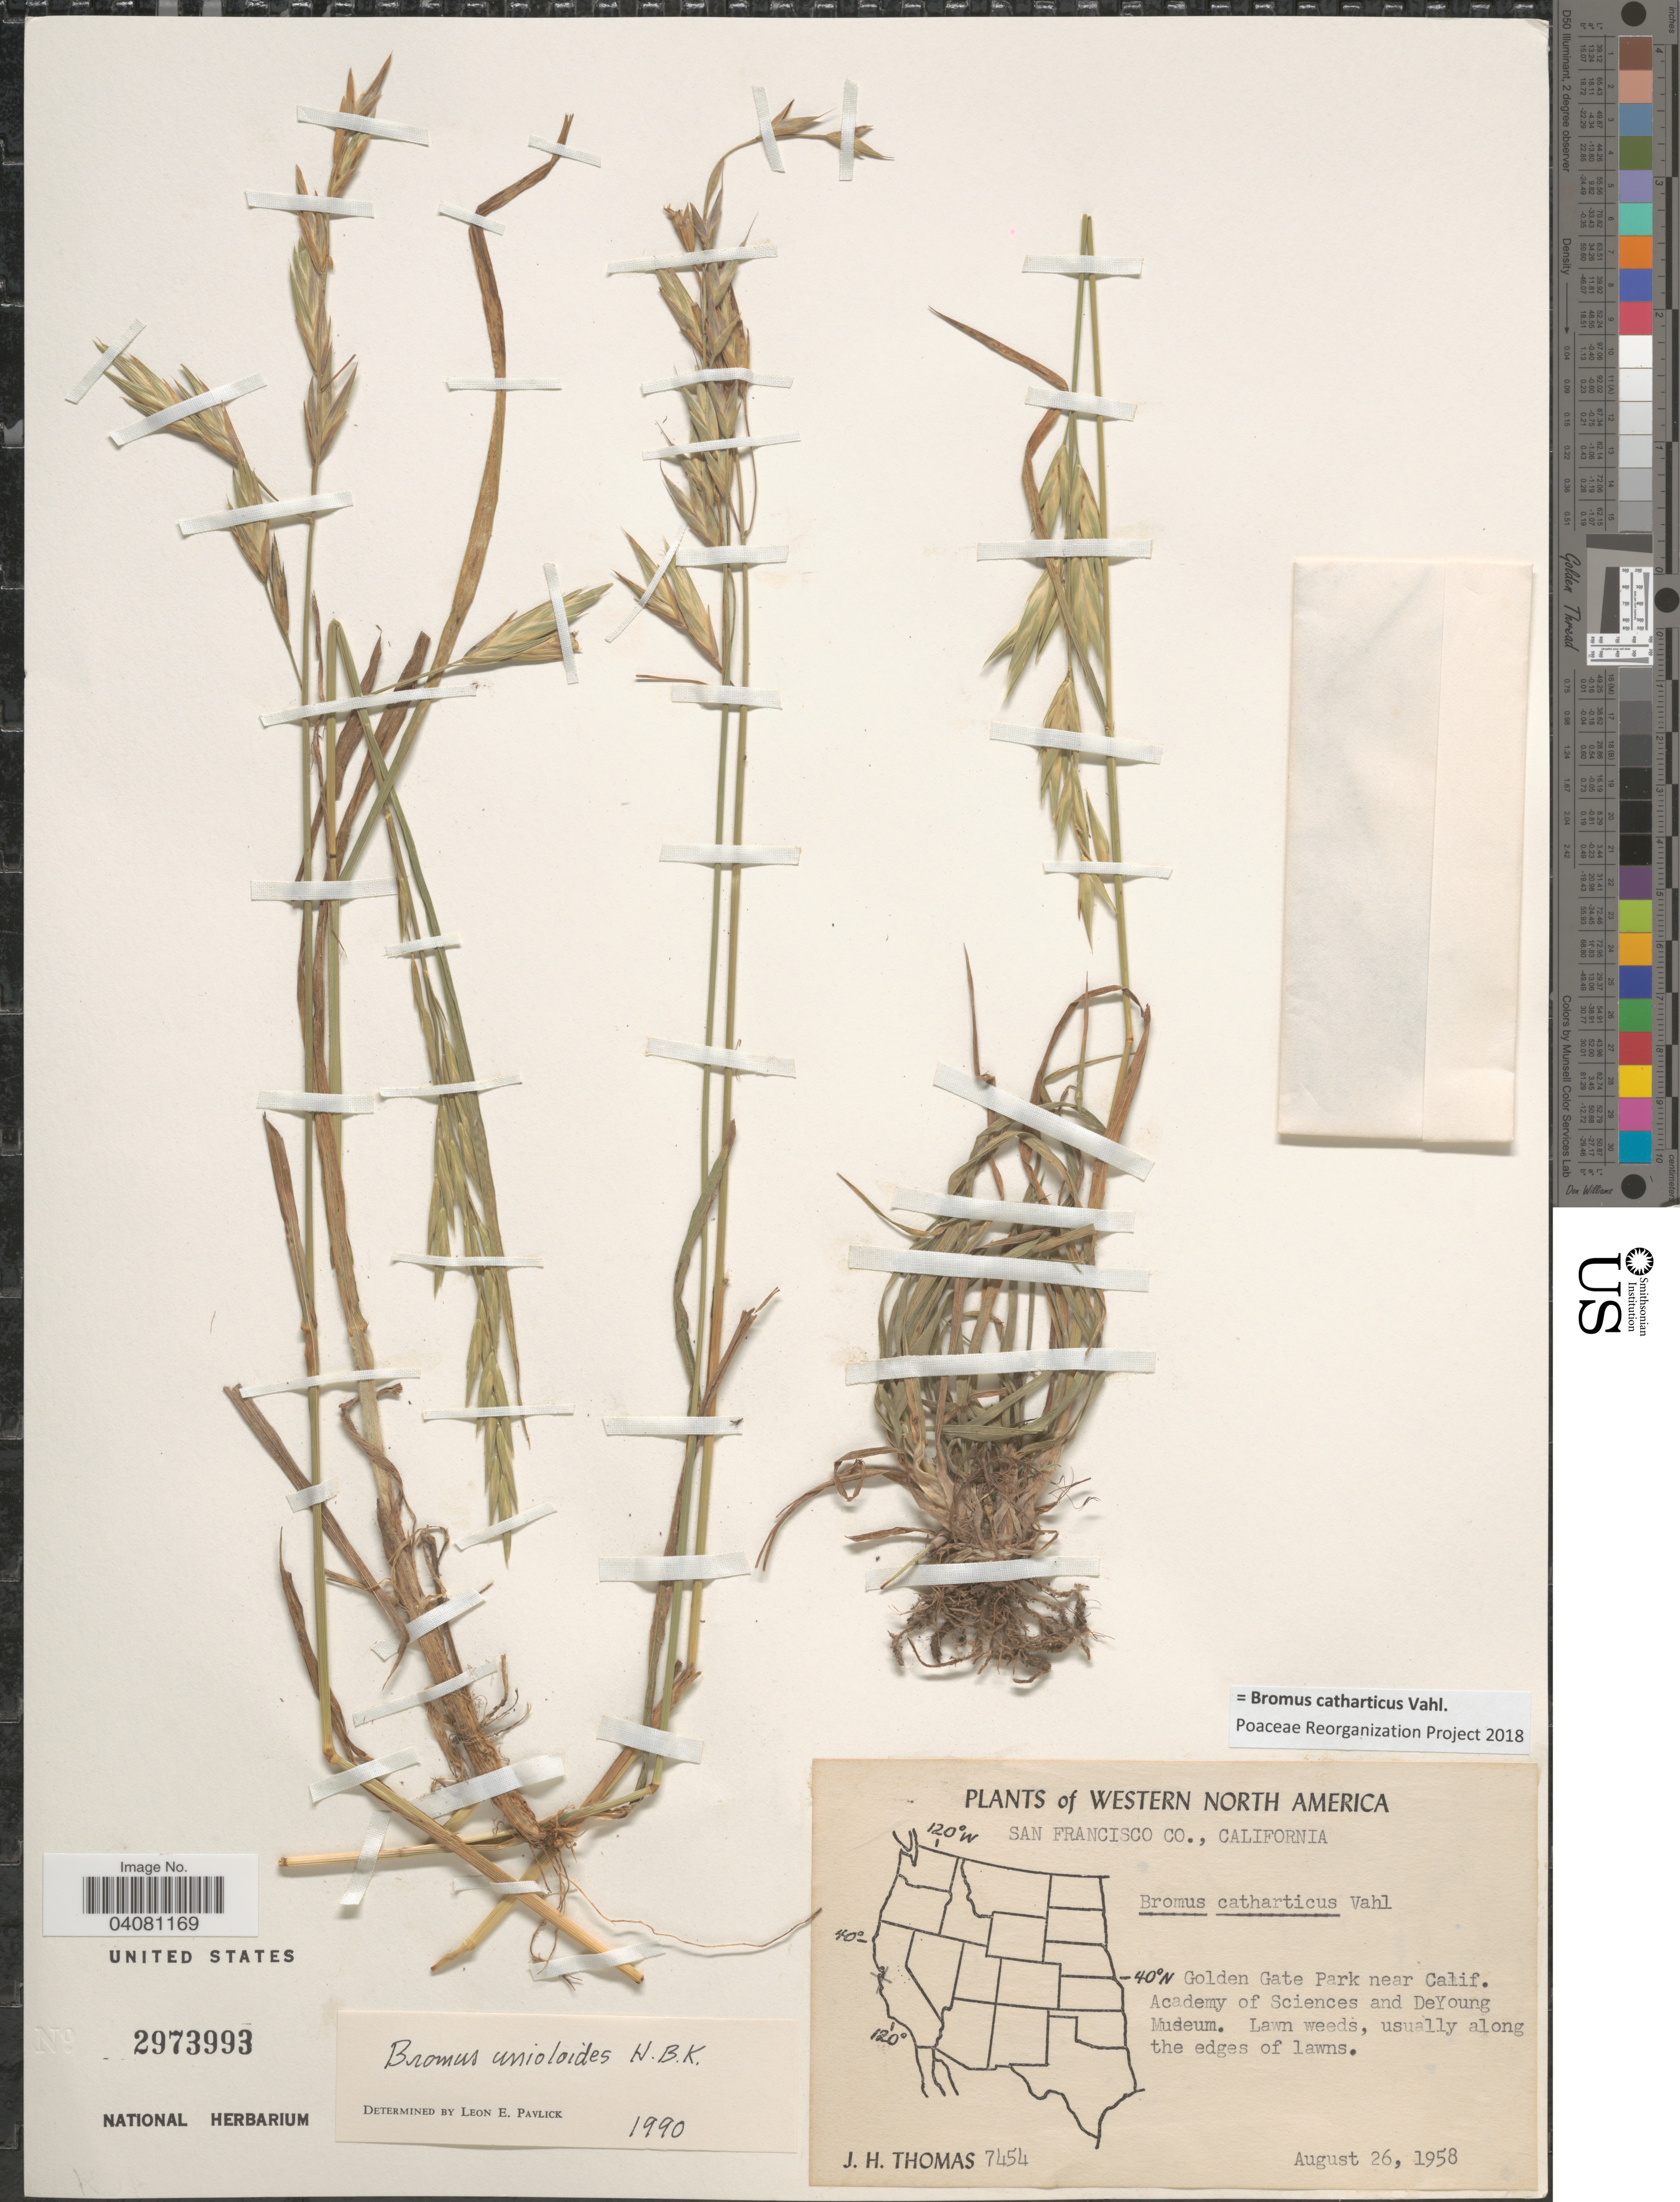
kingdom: Plantae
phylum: Tracheophyta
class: Liliopsida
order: Poales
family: Poaceae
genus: Bromus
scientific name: Bromus catharticus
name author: Vahl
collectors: J. H. Thomas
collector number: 7454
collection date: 1958-08-26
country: United States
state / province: California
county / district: San Francisco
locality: Western North America. San Francisco Co. Golden Gate Park near Calif. Academy of Sciences and DeYoung Museum.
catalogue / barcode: US 2973993